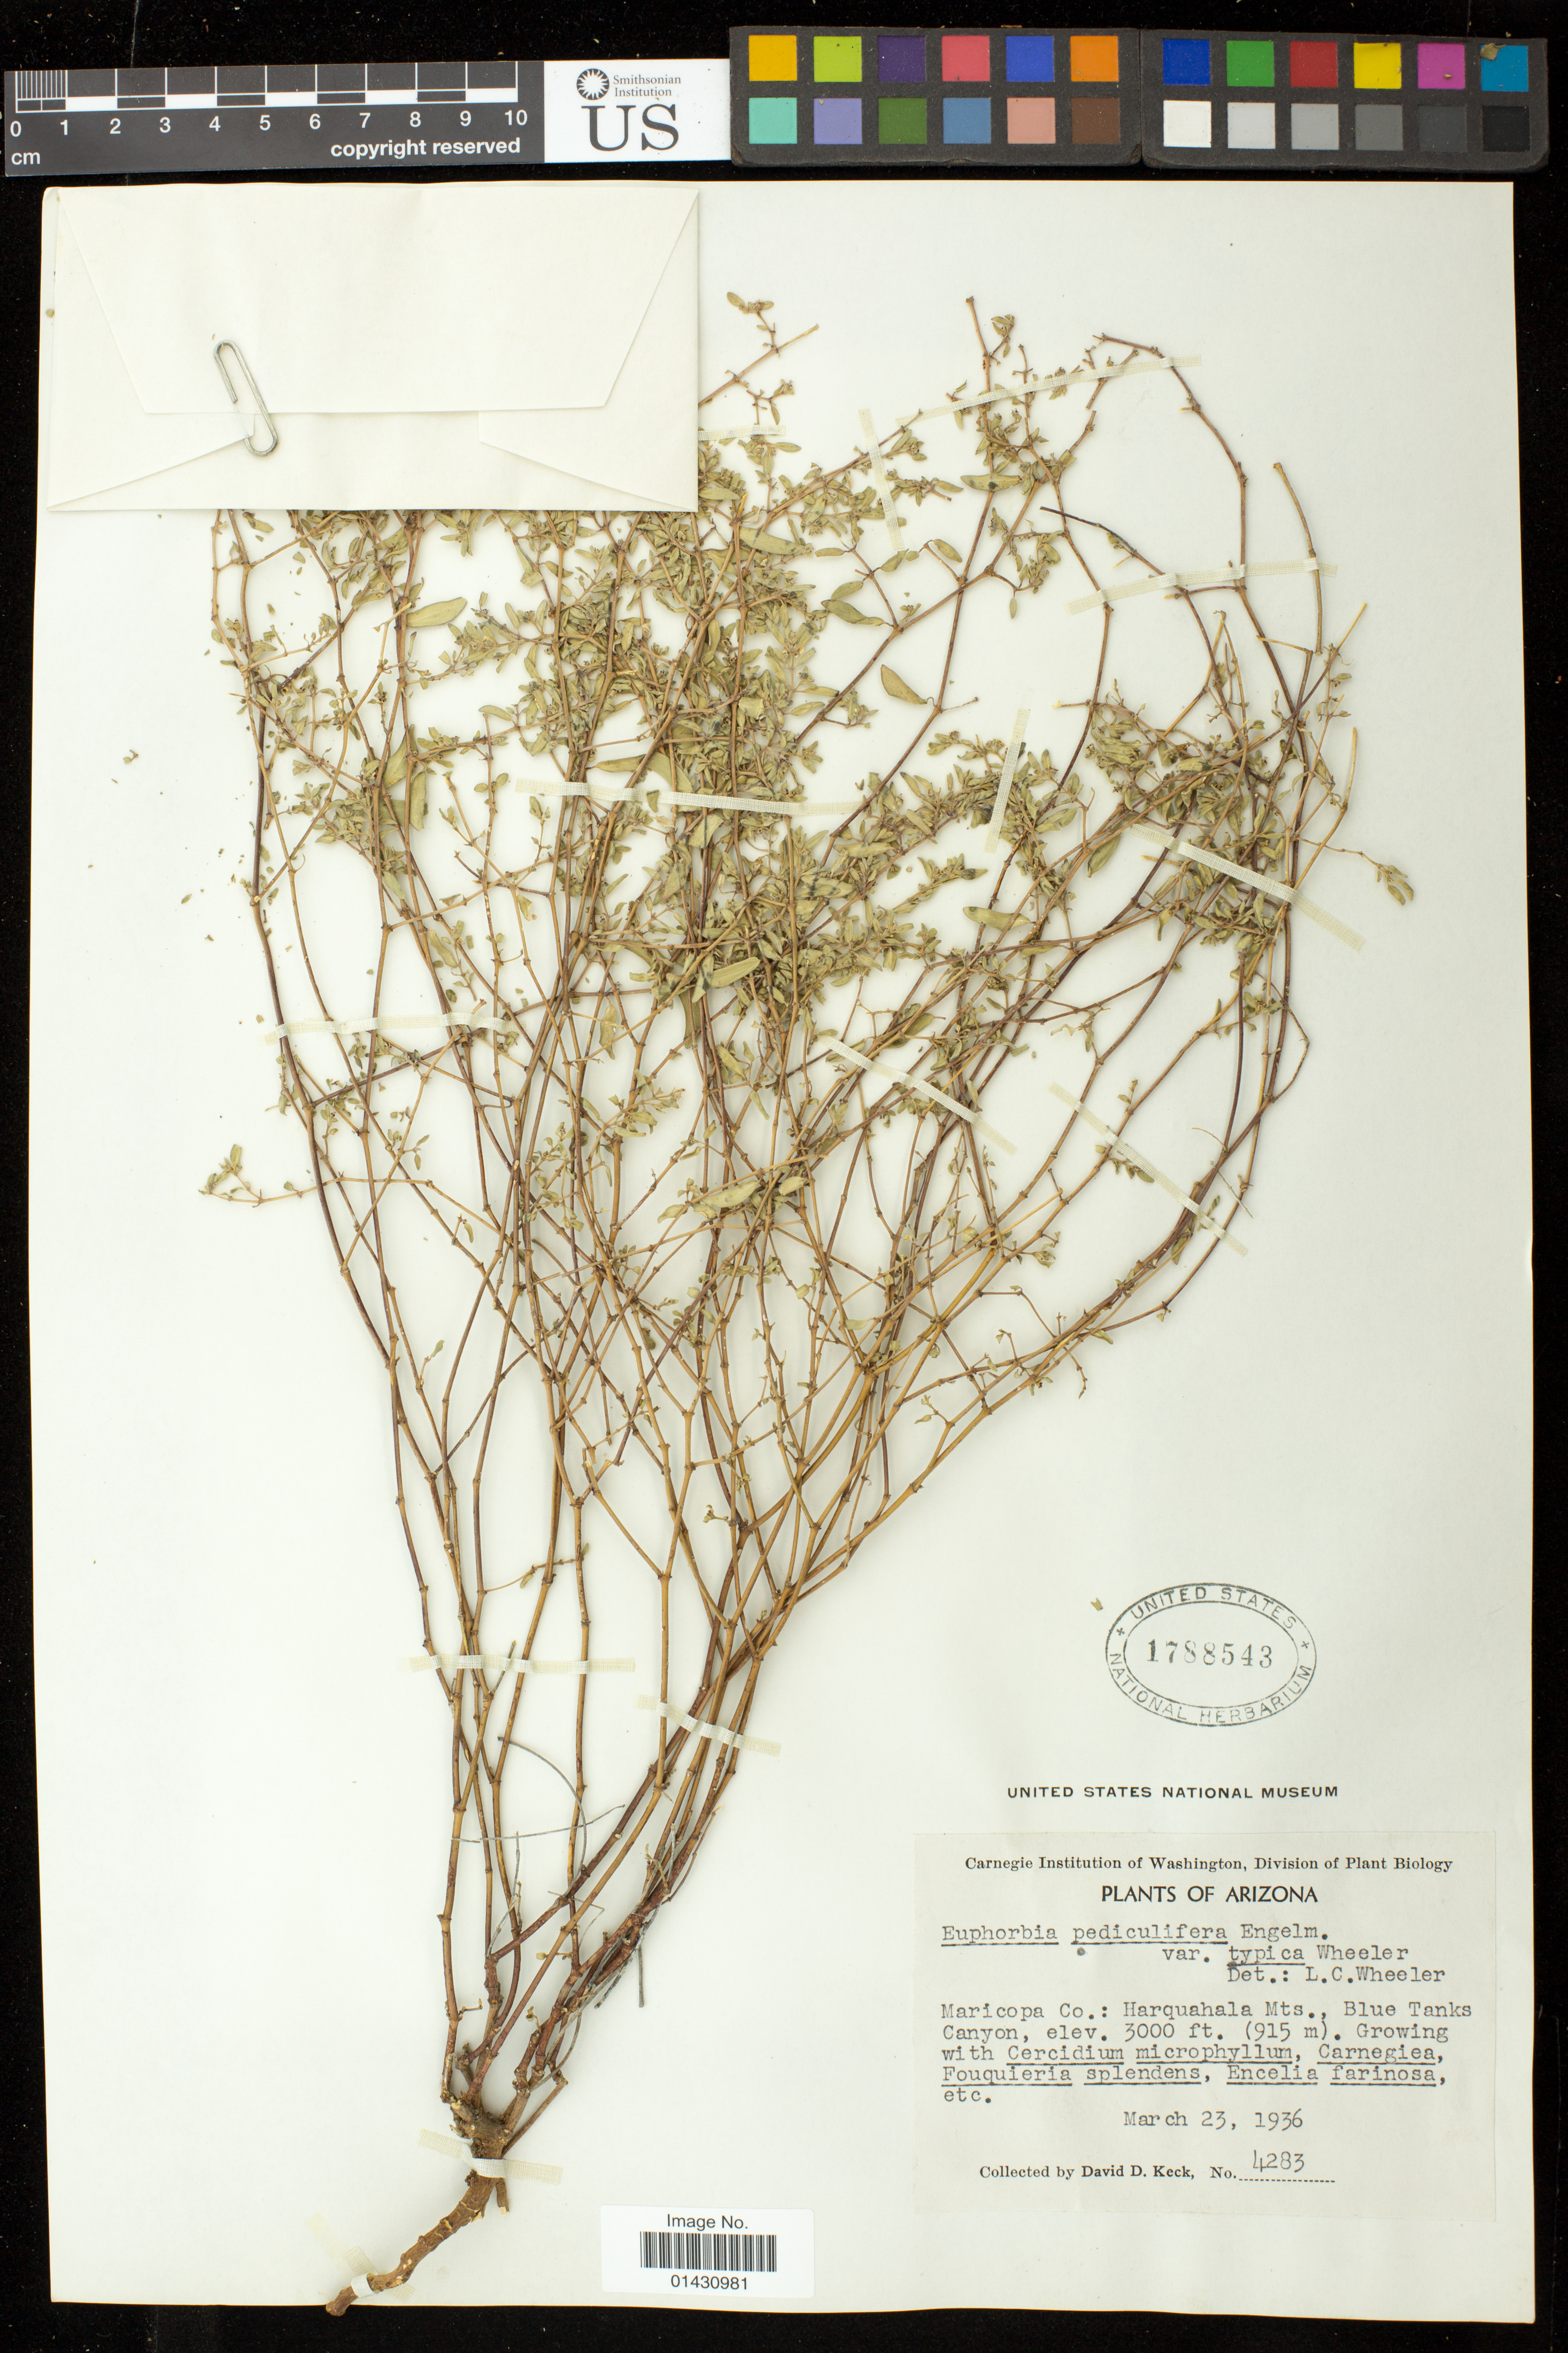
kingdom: Plantae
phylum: Tracheophyta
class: Magnoliopsida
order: Malpighiales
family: Euphorbiaceae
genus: Euphorbia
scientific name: Euphorbia pediculifera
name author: Engelm.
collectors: D. D. Keck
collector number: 4283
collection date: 1936-03-23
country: United States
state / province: Arizona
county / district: Maricopa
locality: Harquahala Mts. Blue Tanks Canyon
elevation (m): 914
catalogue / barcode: US 1788543